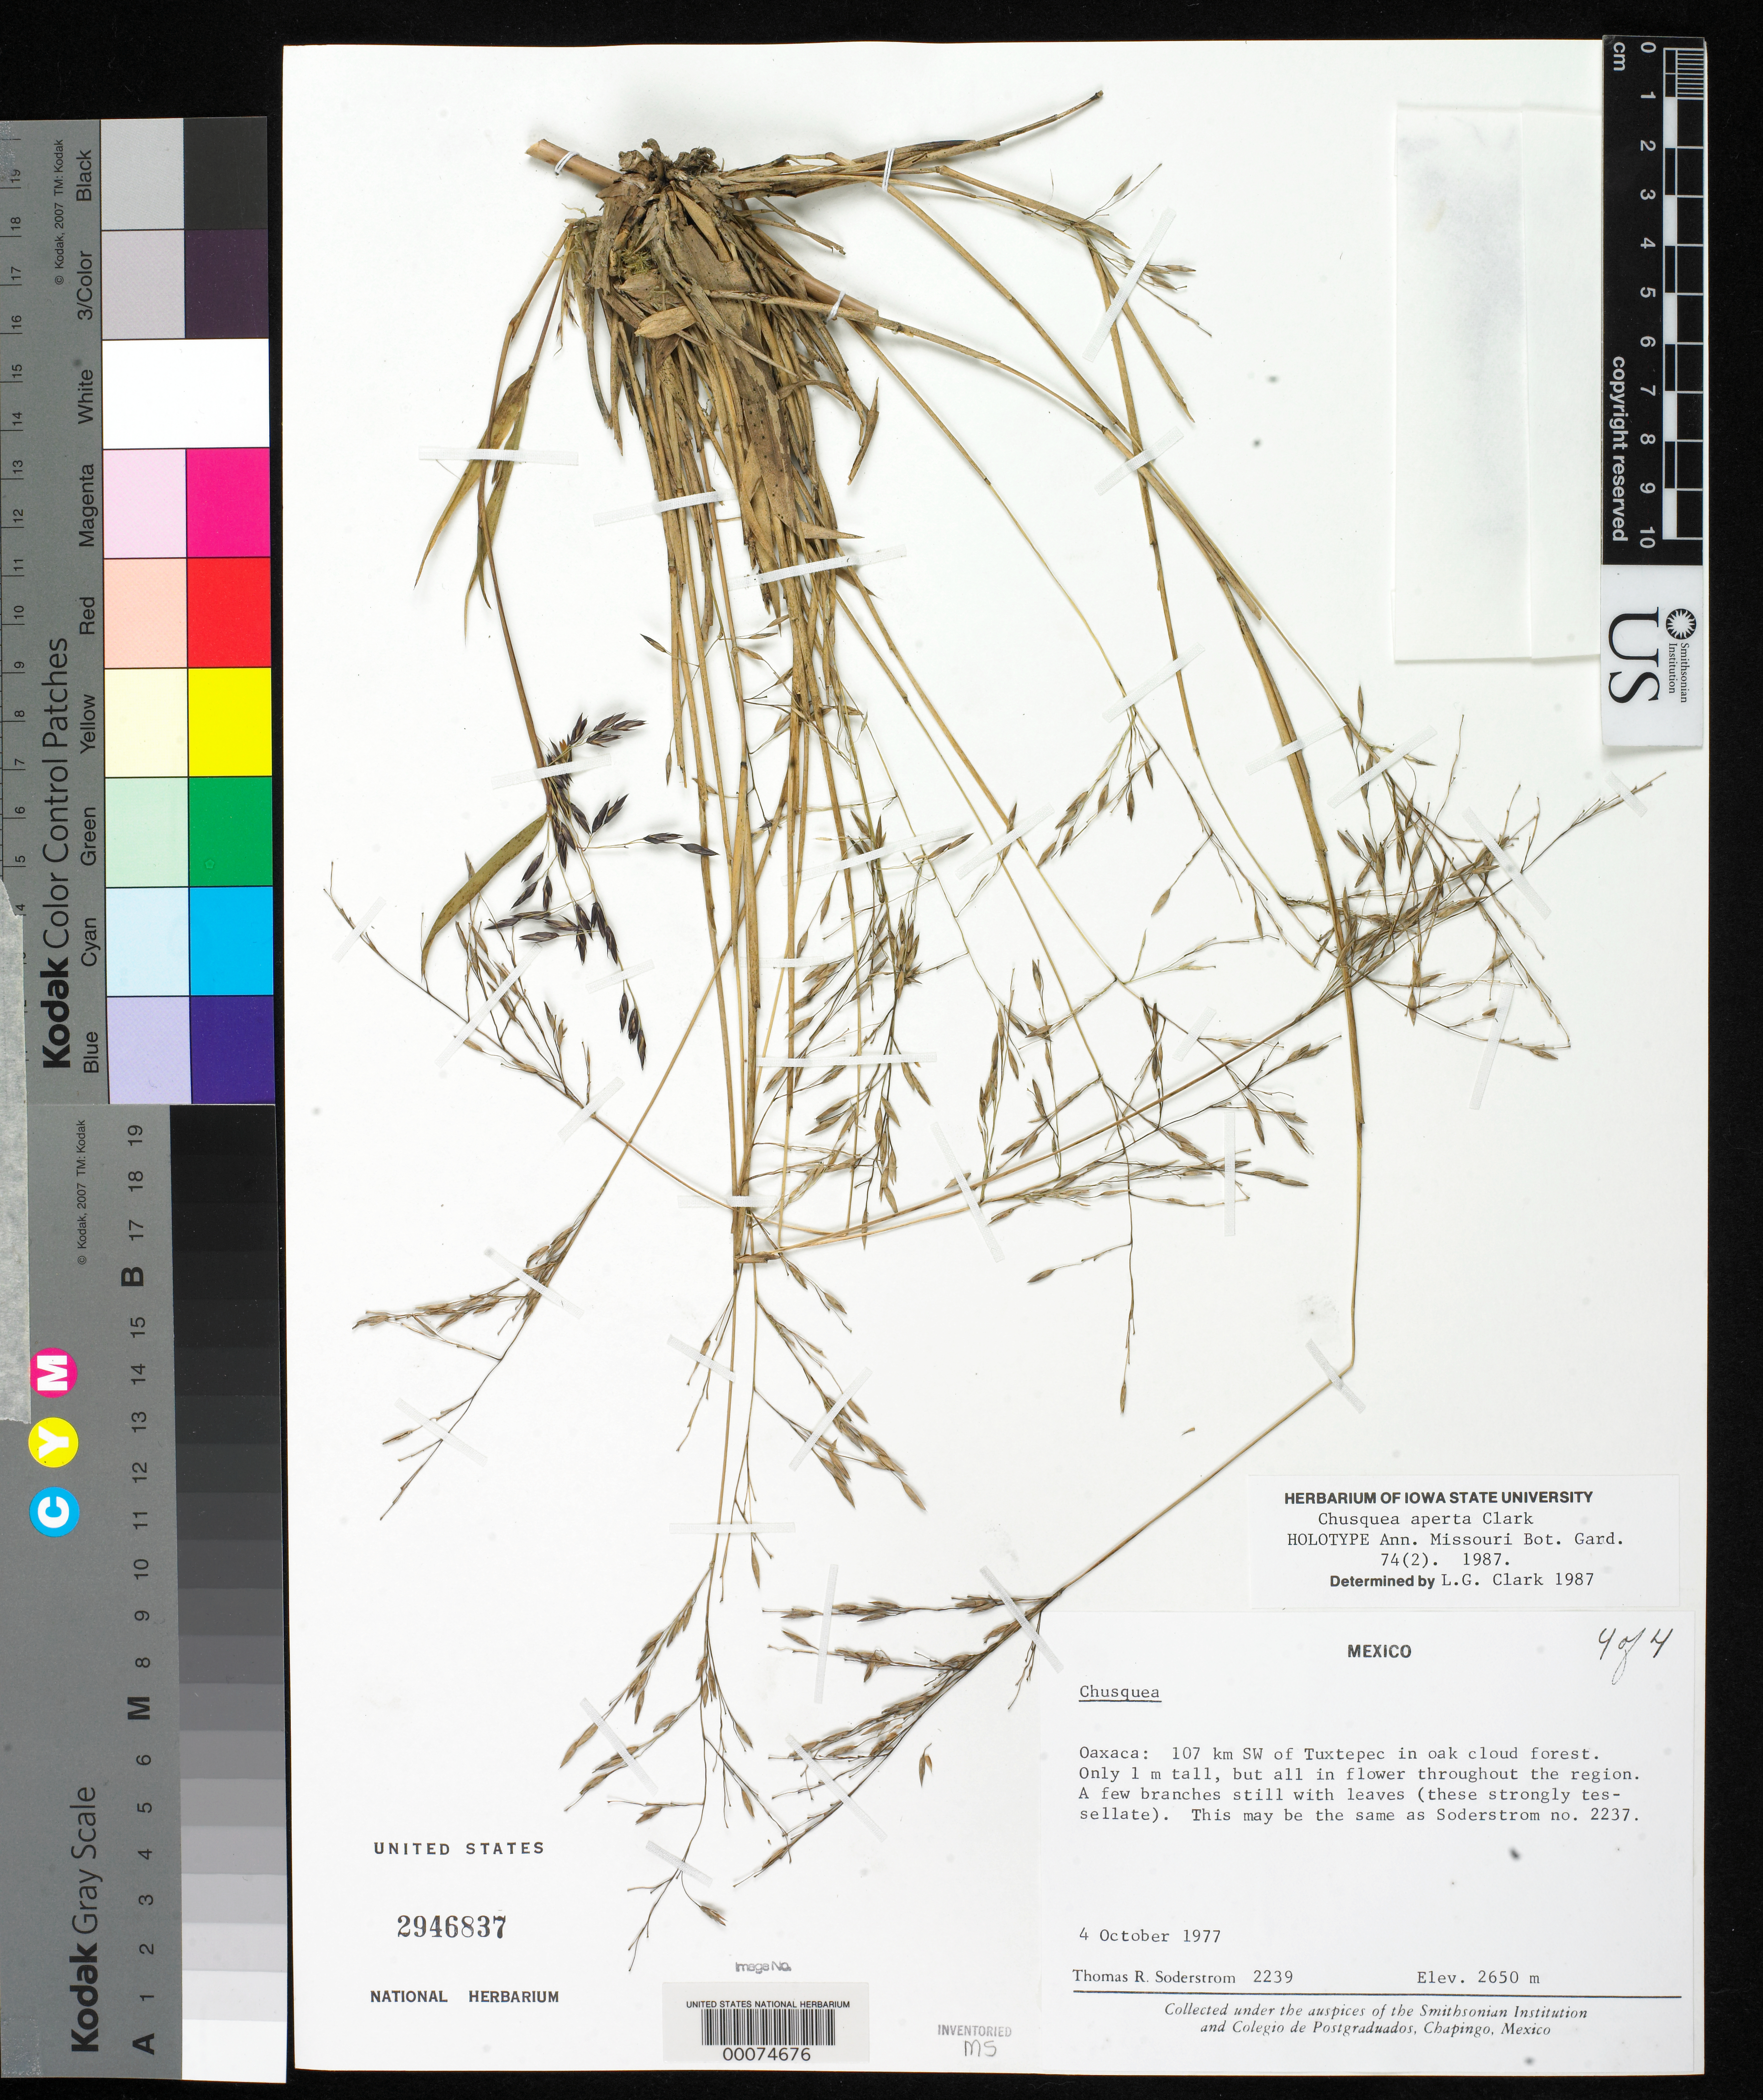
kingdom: Plantae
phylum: Tracheophyta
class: Liliopsida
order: Poales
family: Poaceae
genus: Chusquea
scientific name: Chusquea aperta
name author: L.G. Clark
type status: Holotype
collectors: T. R. Soderstrom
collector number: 2239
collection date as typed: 04 Oct 1977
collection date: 1977-10-04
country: Mexico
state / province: Oaxaca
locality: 107 km SW of Tuxtepec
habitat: In oak cloud forest.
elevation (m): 2650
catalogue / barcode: US 2946837